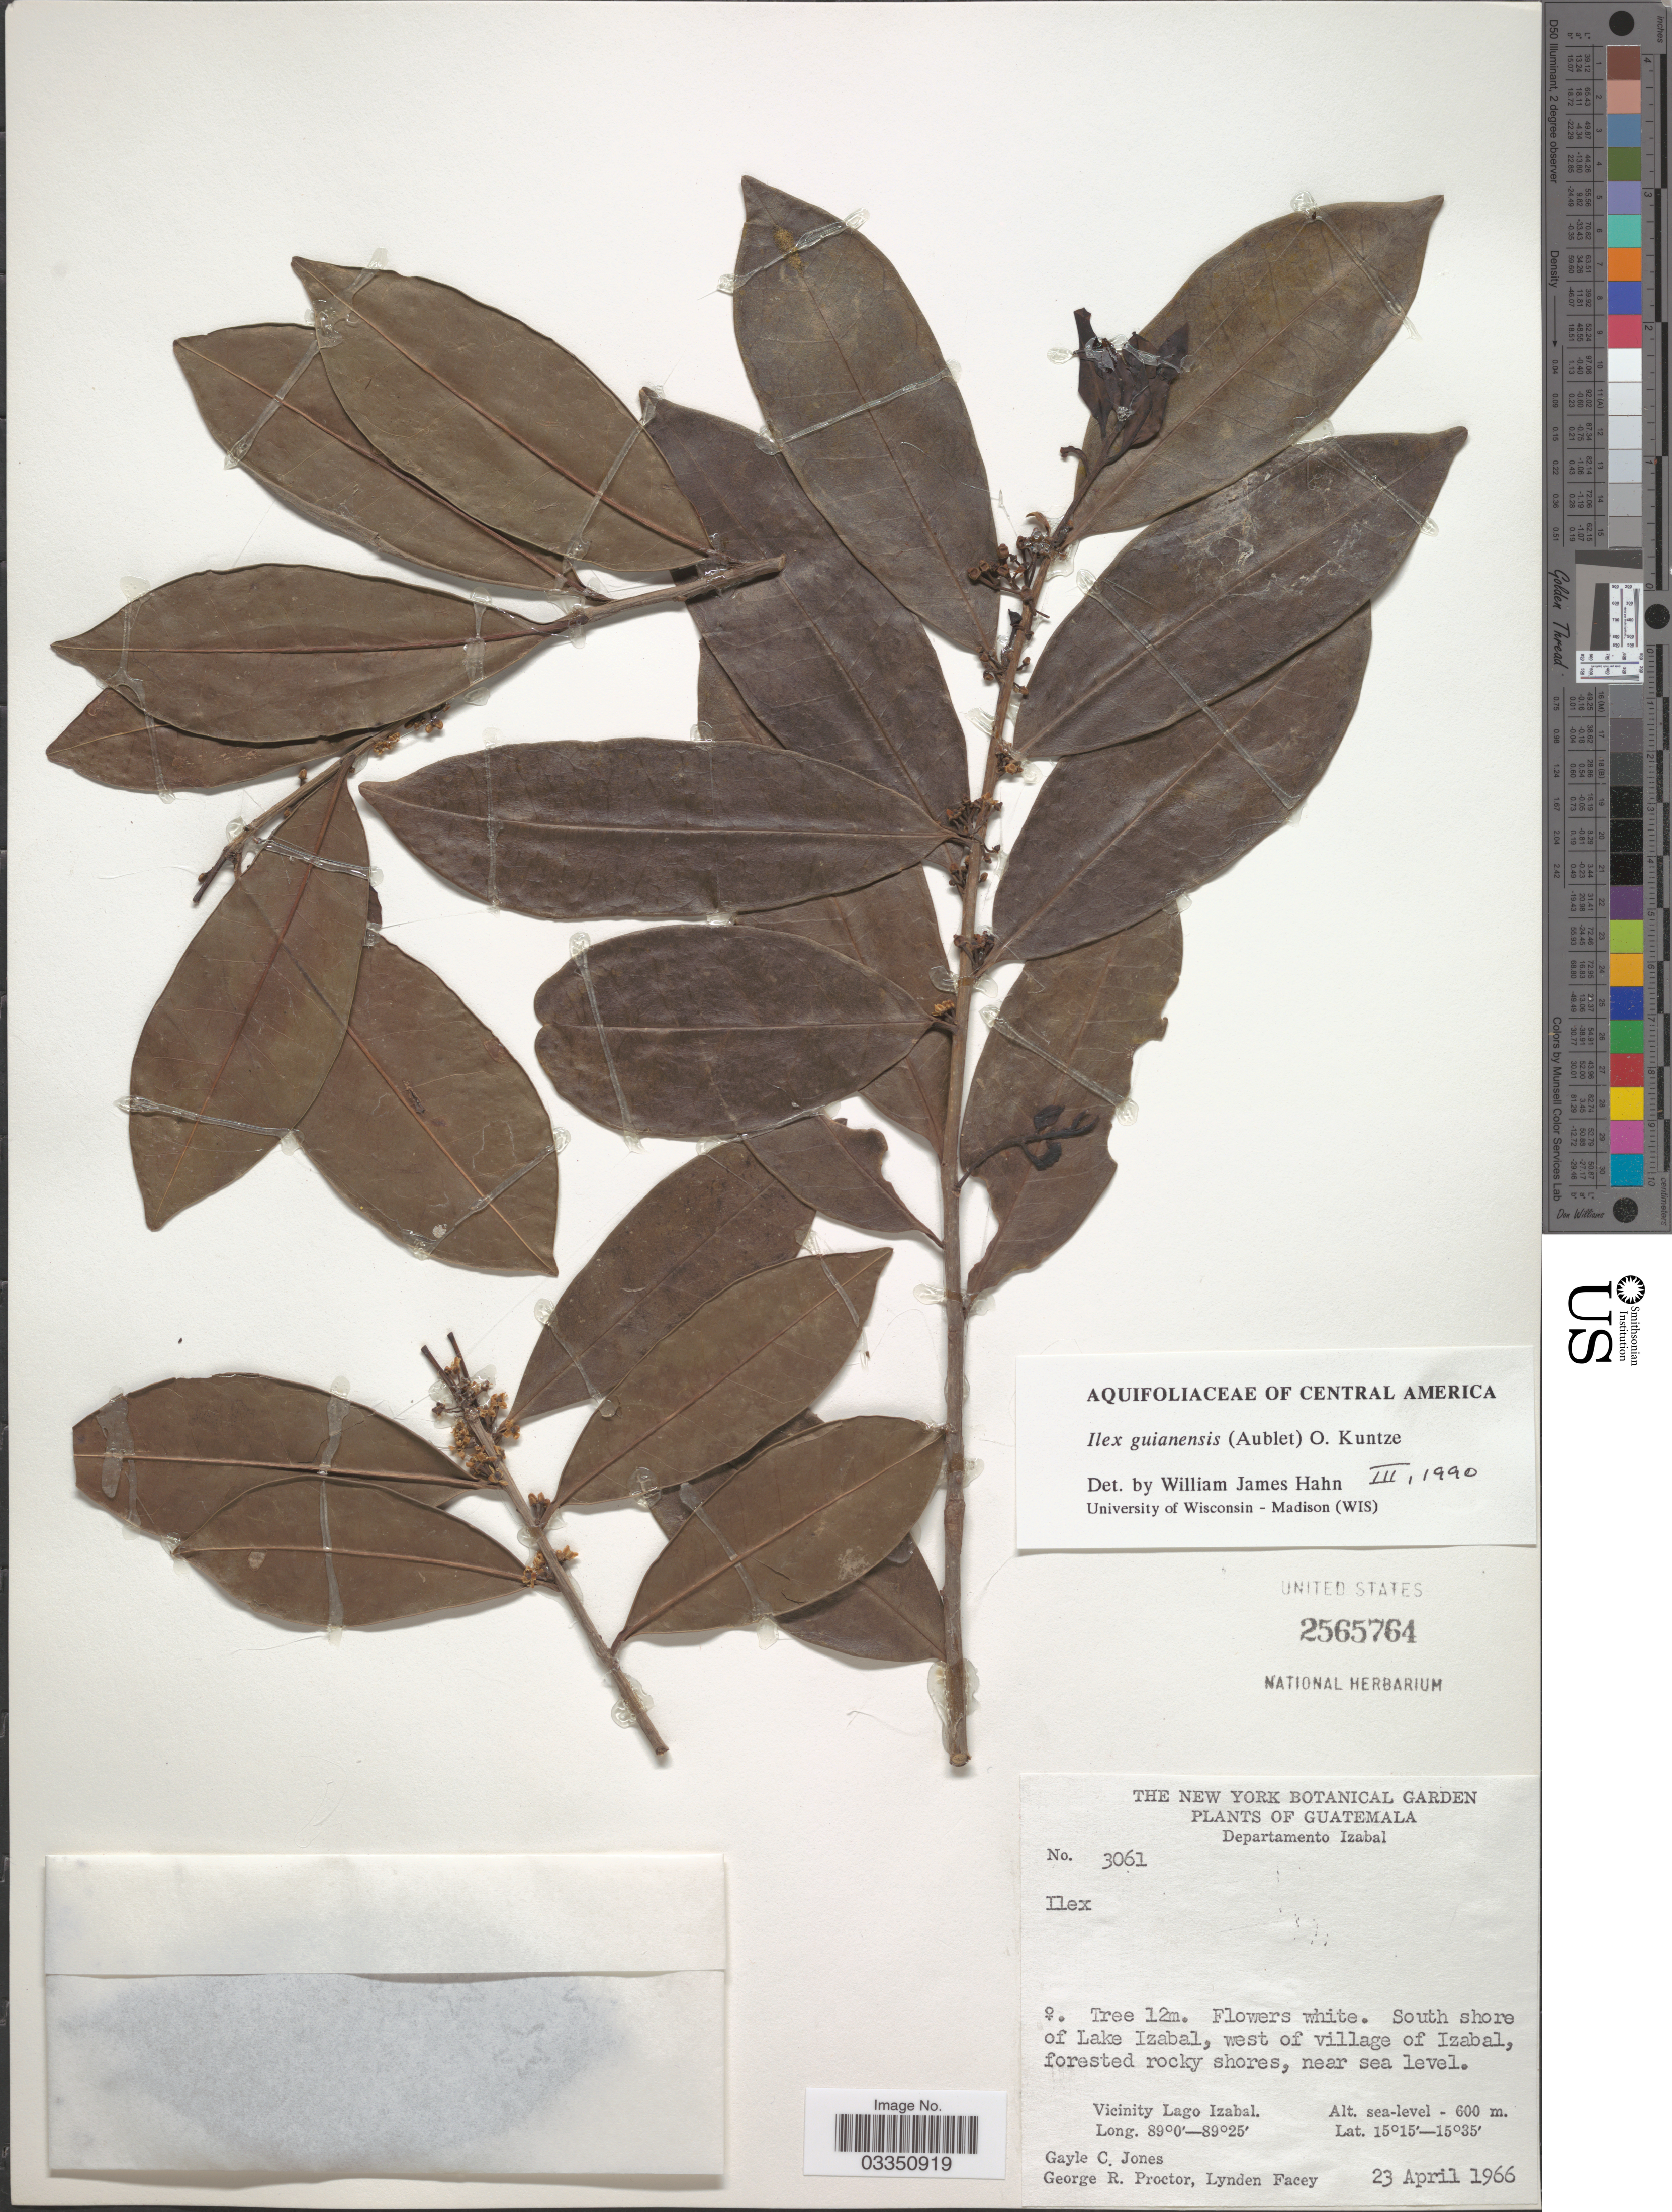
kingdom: Plantae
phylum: Tracheophyta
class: Magnoliopsida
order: Aquifoliales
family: Aquifoliaceae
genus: Ilex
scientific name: Ilex guianensis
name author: (Aubl.) Kuntze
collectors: G. C. Jones, G. Proctor & L. Facey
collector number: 3061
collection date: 1966-04-23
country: Guatemala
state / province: Izabal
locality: Departamento Izabal, South shore of Lake Izabal, west of village of Izabal, near sea level. Vicinity of Lago Izabal.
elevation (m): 0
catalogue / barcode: US 2565764